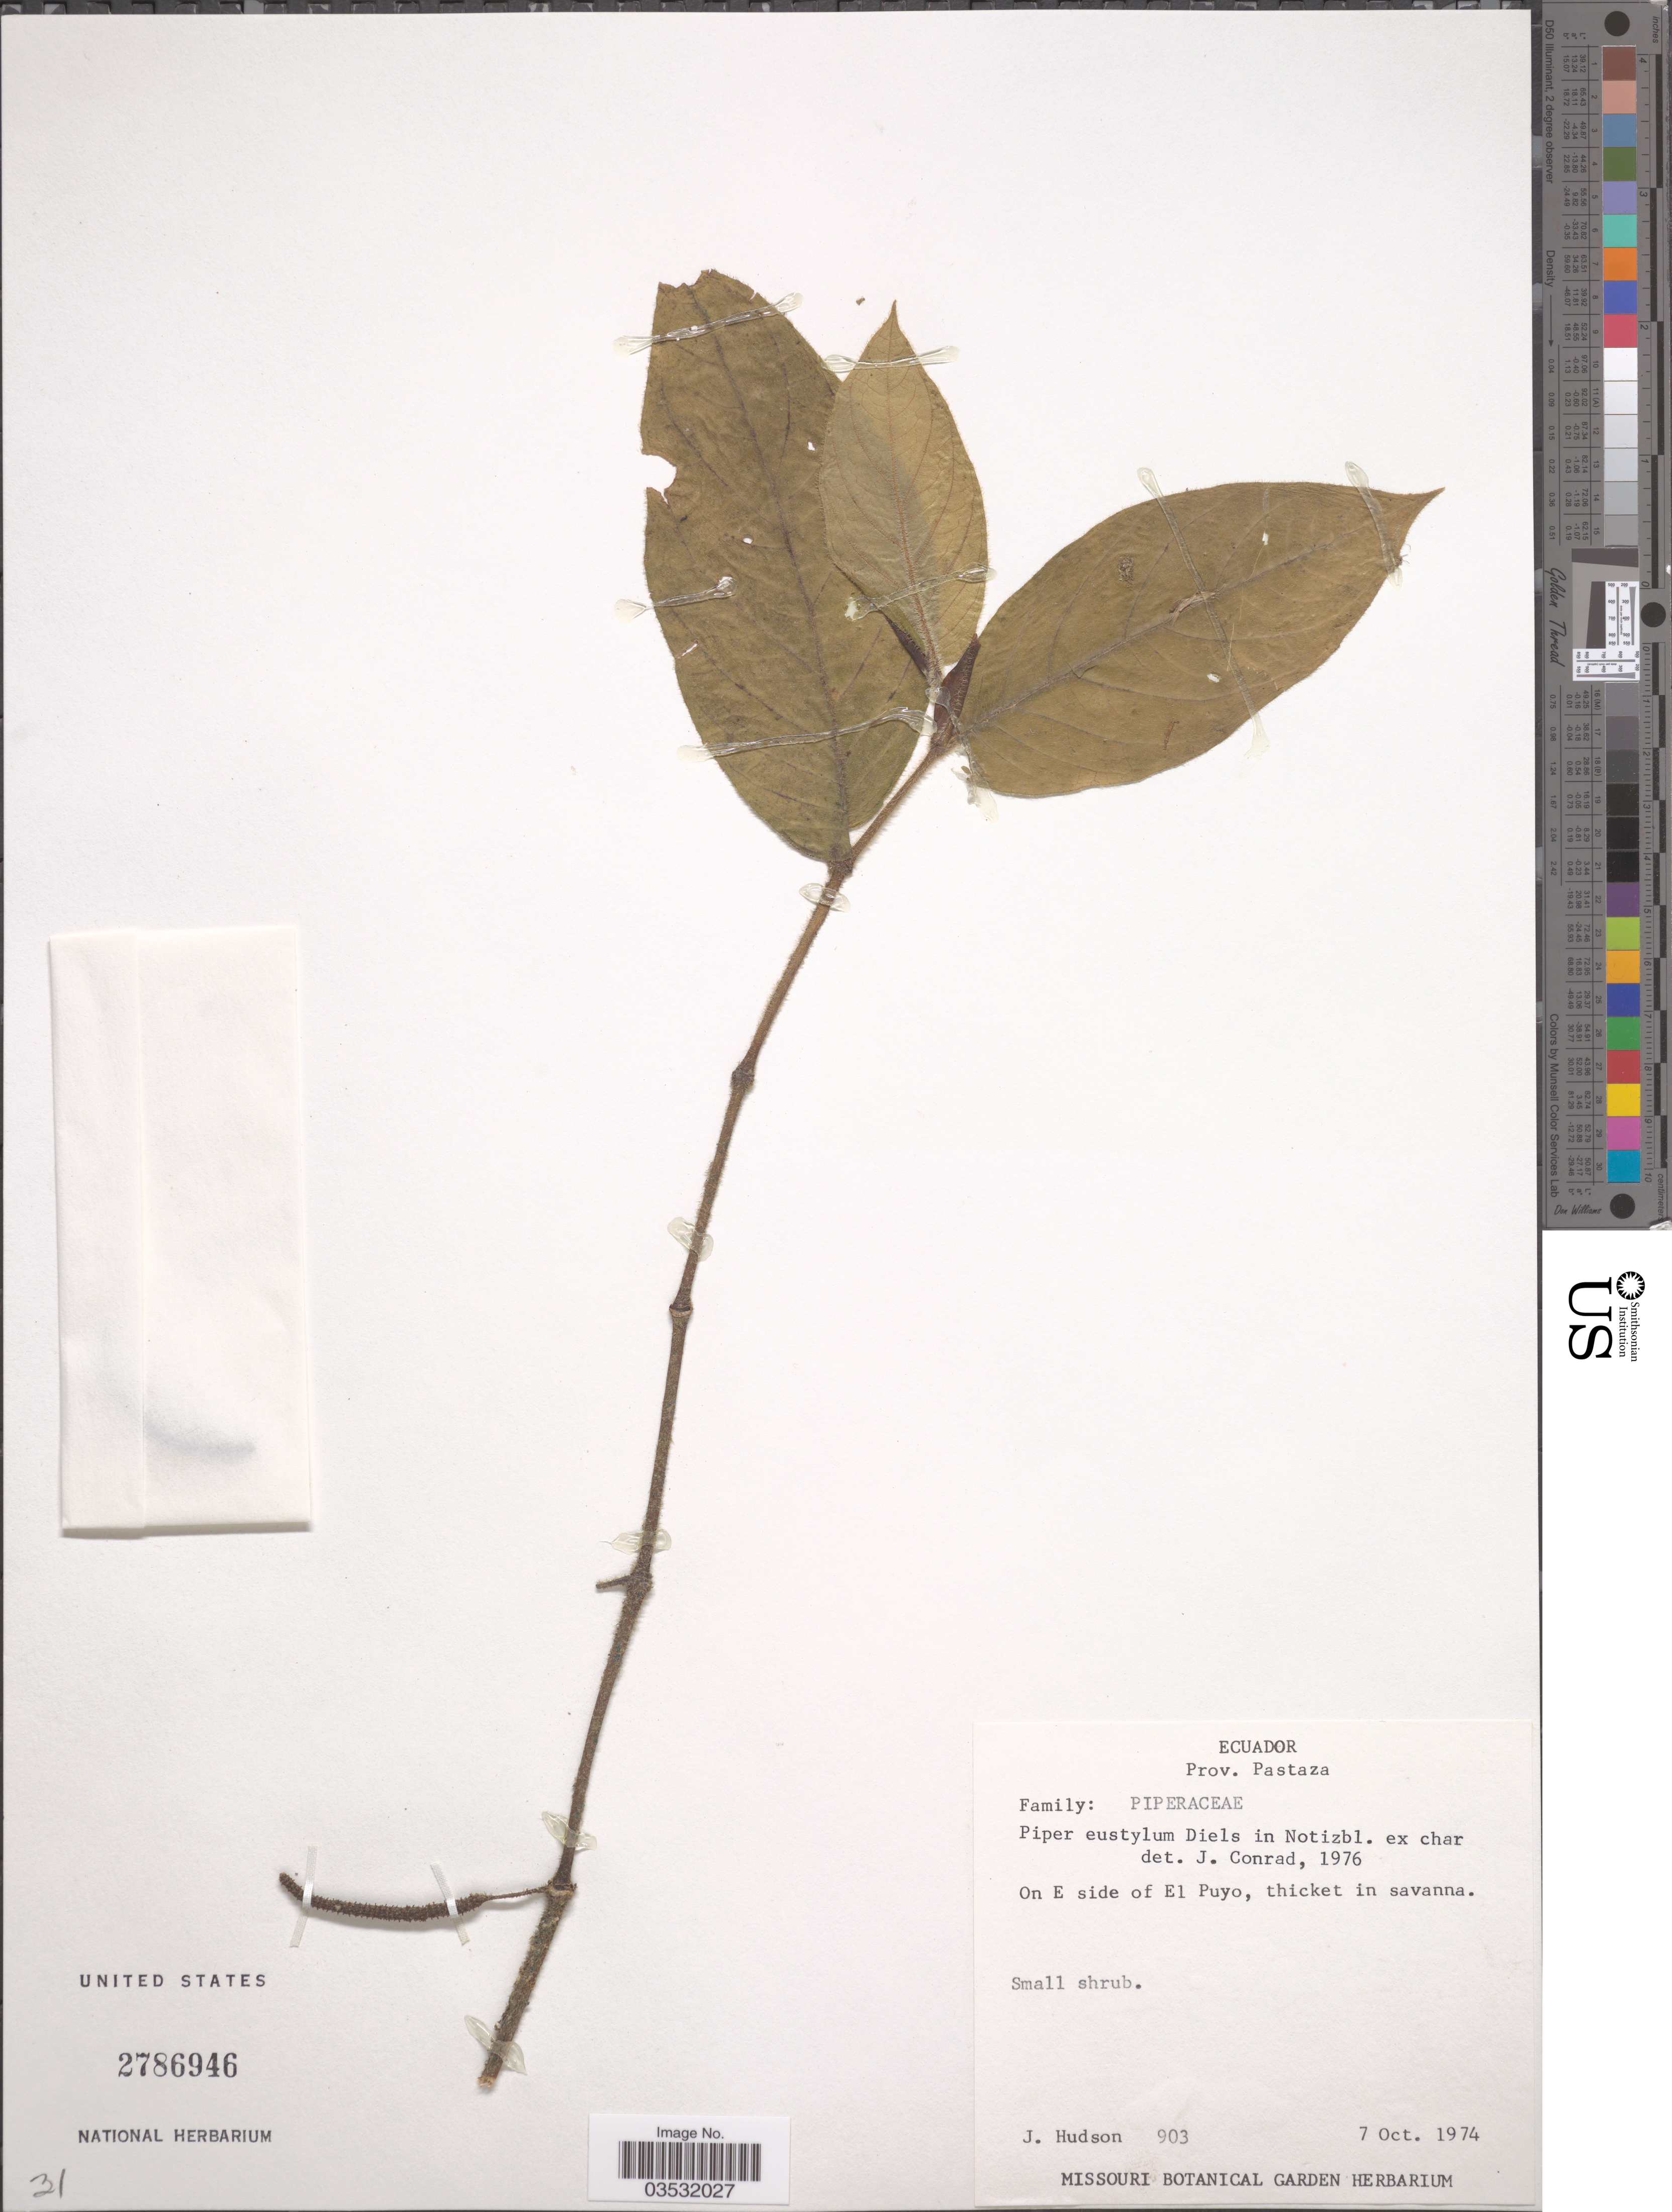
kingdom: Plantae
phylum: Tracheophyta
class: Magnoliopsida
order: Piperales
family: Piperaceae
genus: Piper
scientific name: Piper eustylum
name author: Diels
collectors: J. Hudson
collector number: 903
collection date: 1974-10-07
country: Ecuador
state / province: Pastaza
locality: On E side of El Puyo, thicket in savanna.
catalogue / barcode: US 2786946